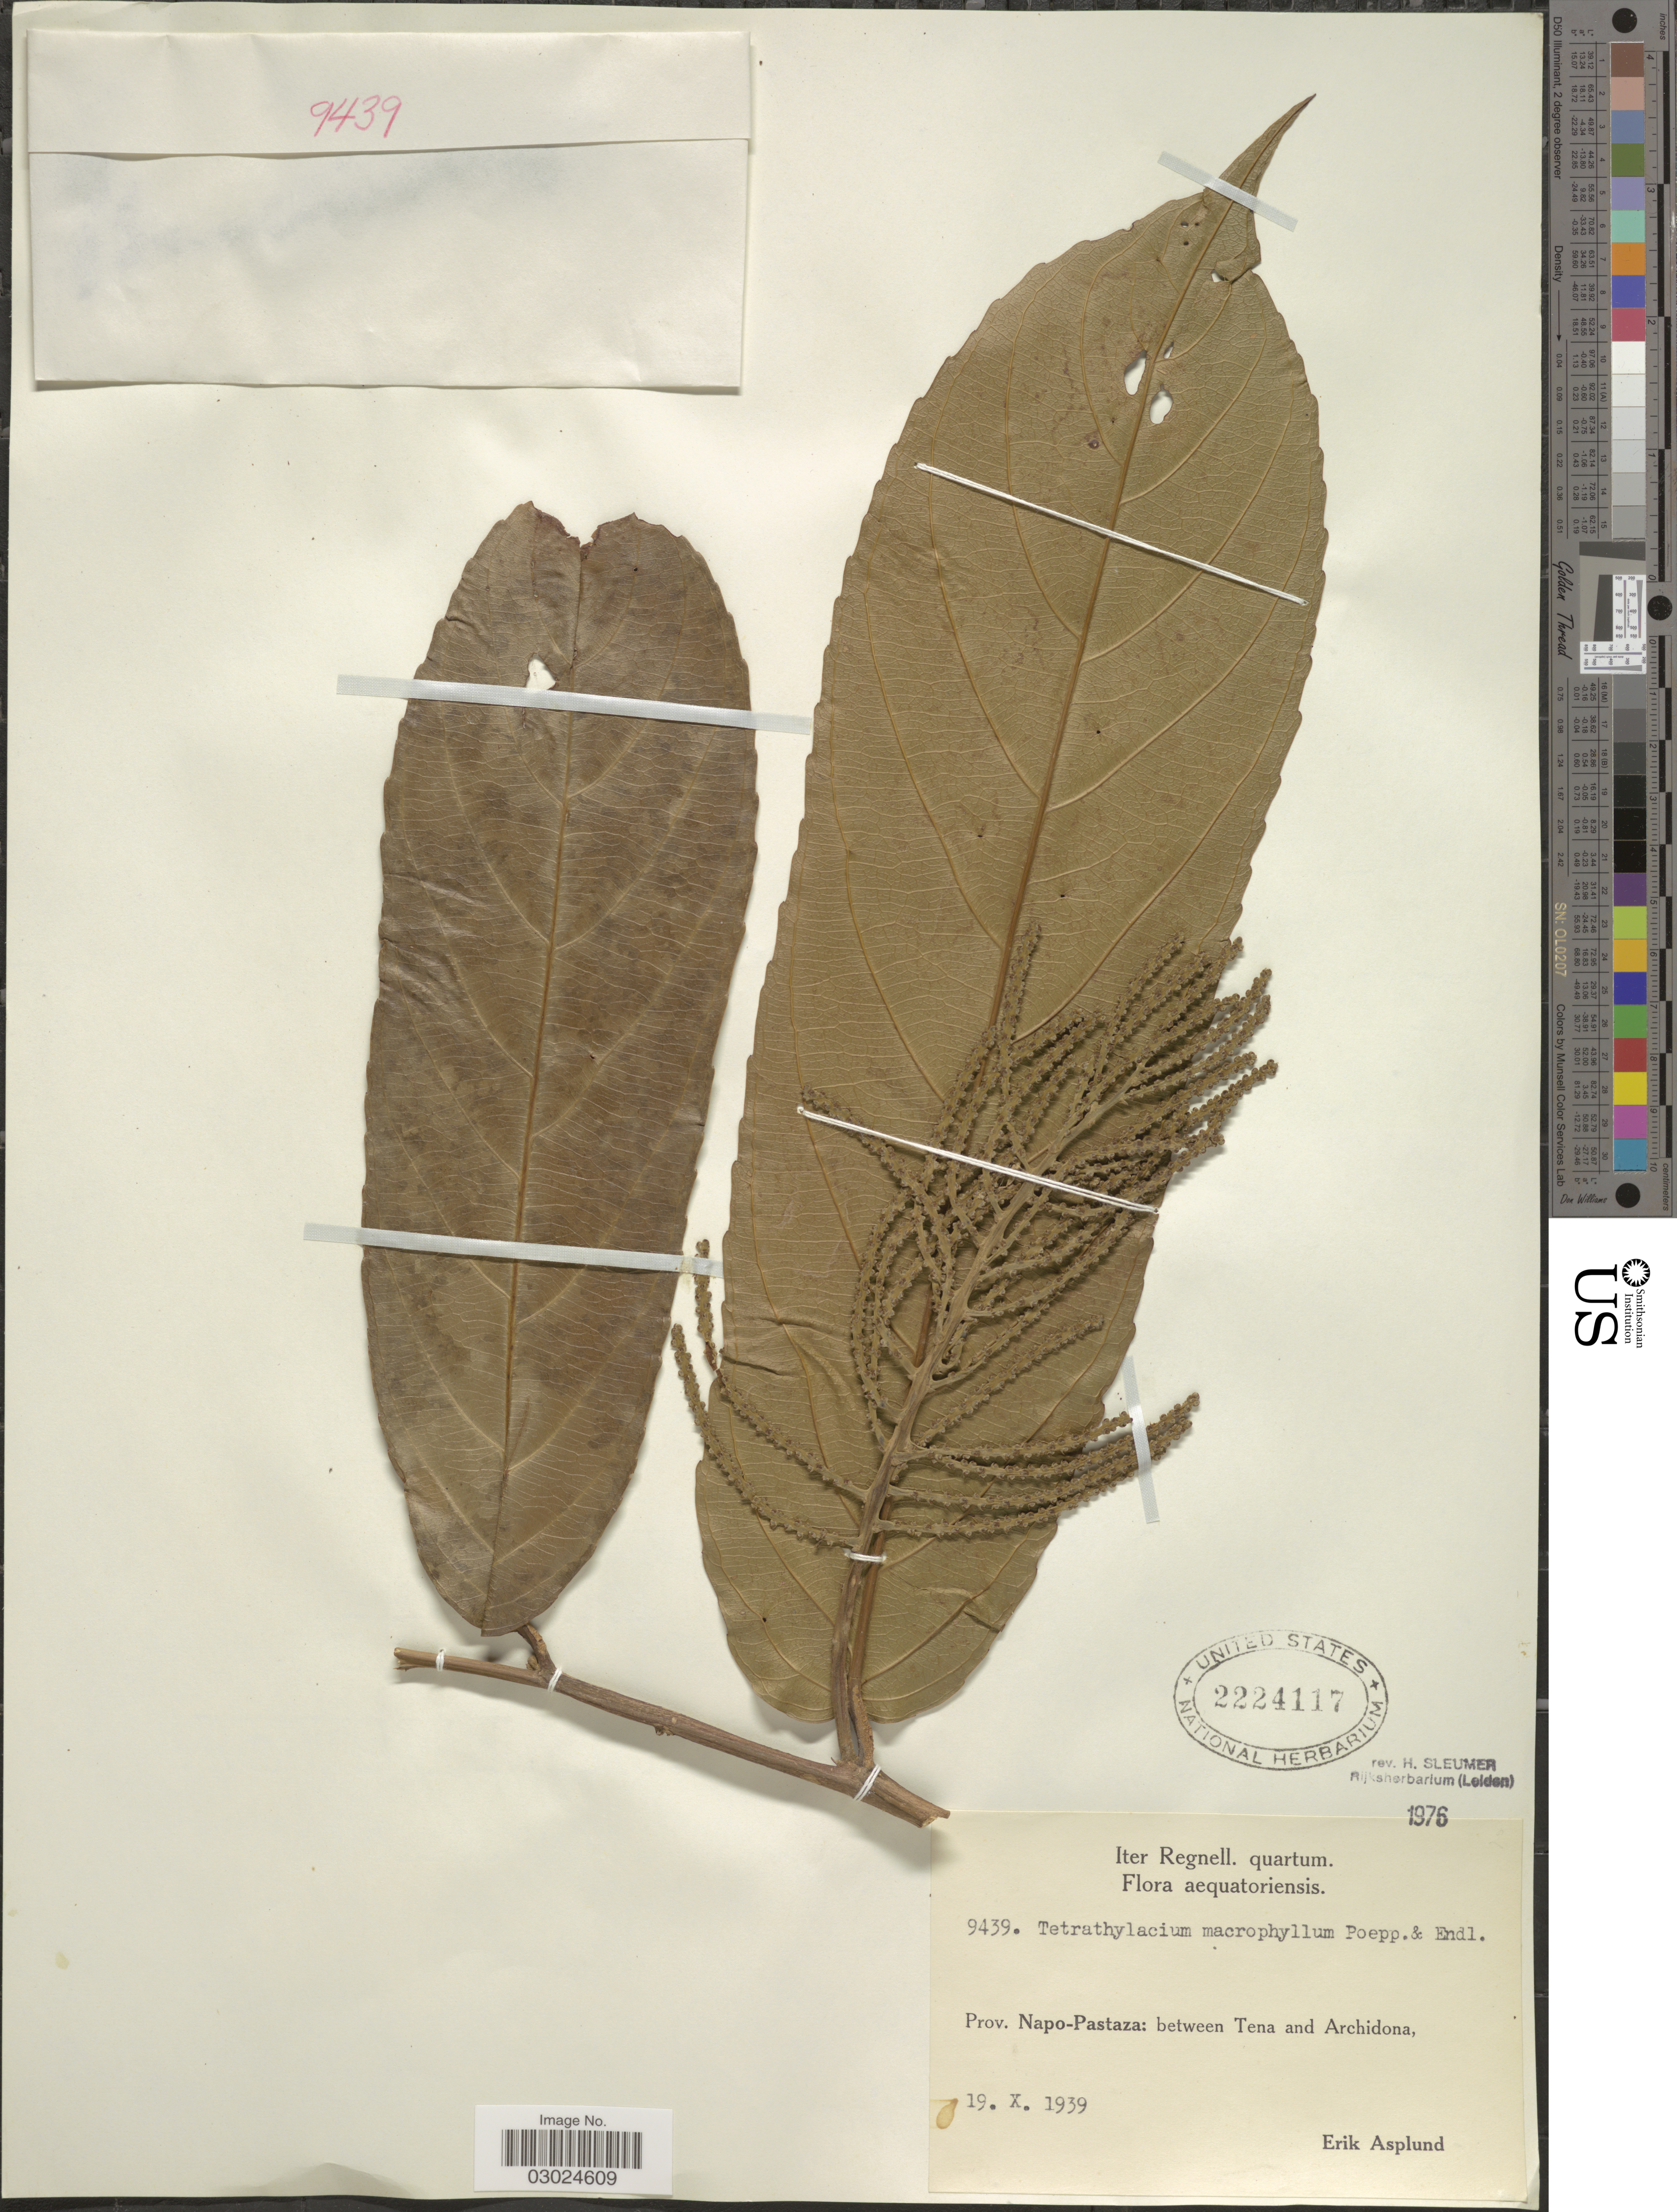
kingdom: Plantae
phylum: Tracheophyta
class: Magnoliopsida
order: Malpighiales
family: Salicaceae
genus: Tetrathylacium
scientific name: Tetrathylacium macrophyllum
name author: Poepp.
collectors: E. Asplund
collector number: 9439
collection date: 1939-10-19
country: Ecuador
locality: Aequatoriensis. Prov. Napo-Pastaza: between Tena and Archidona.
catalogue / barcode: US 2224117